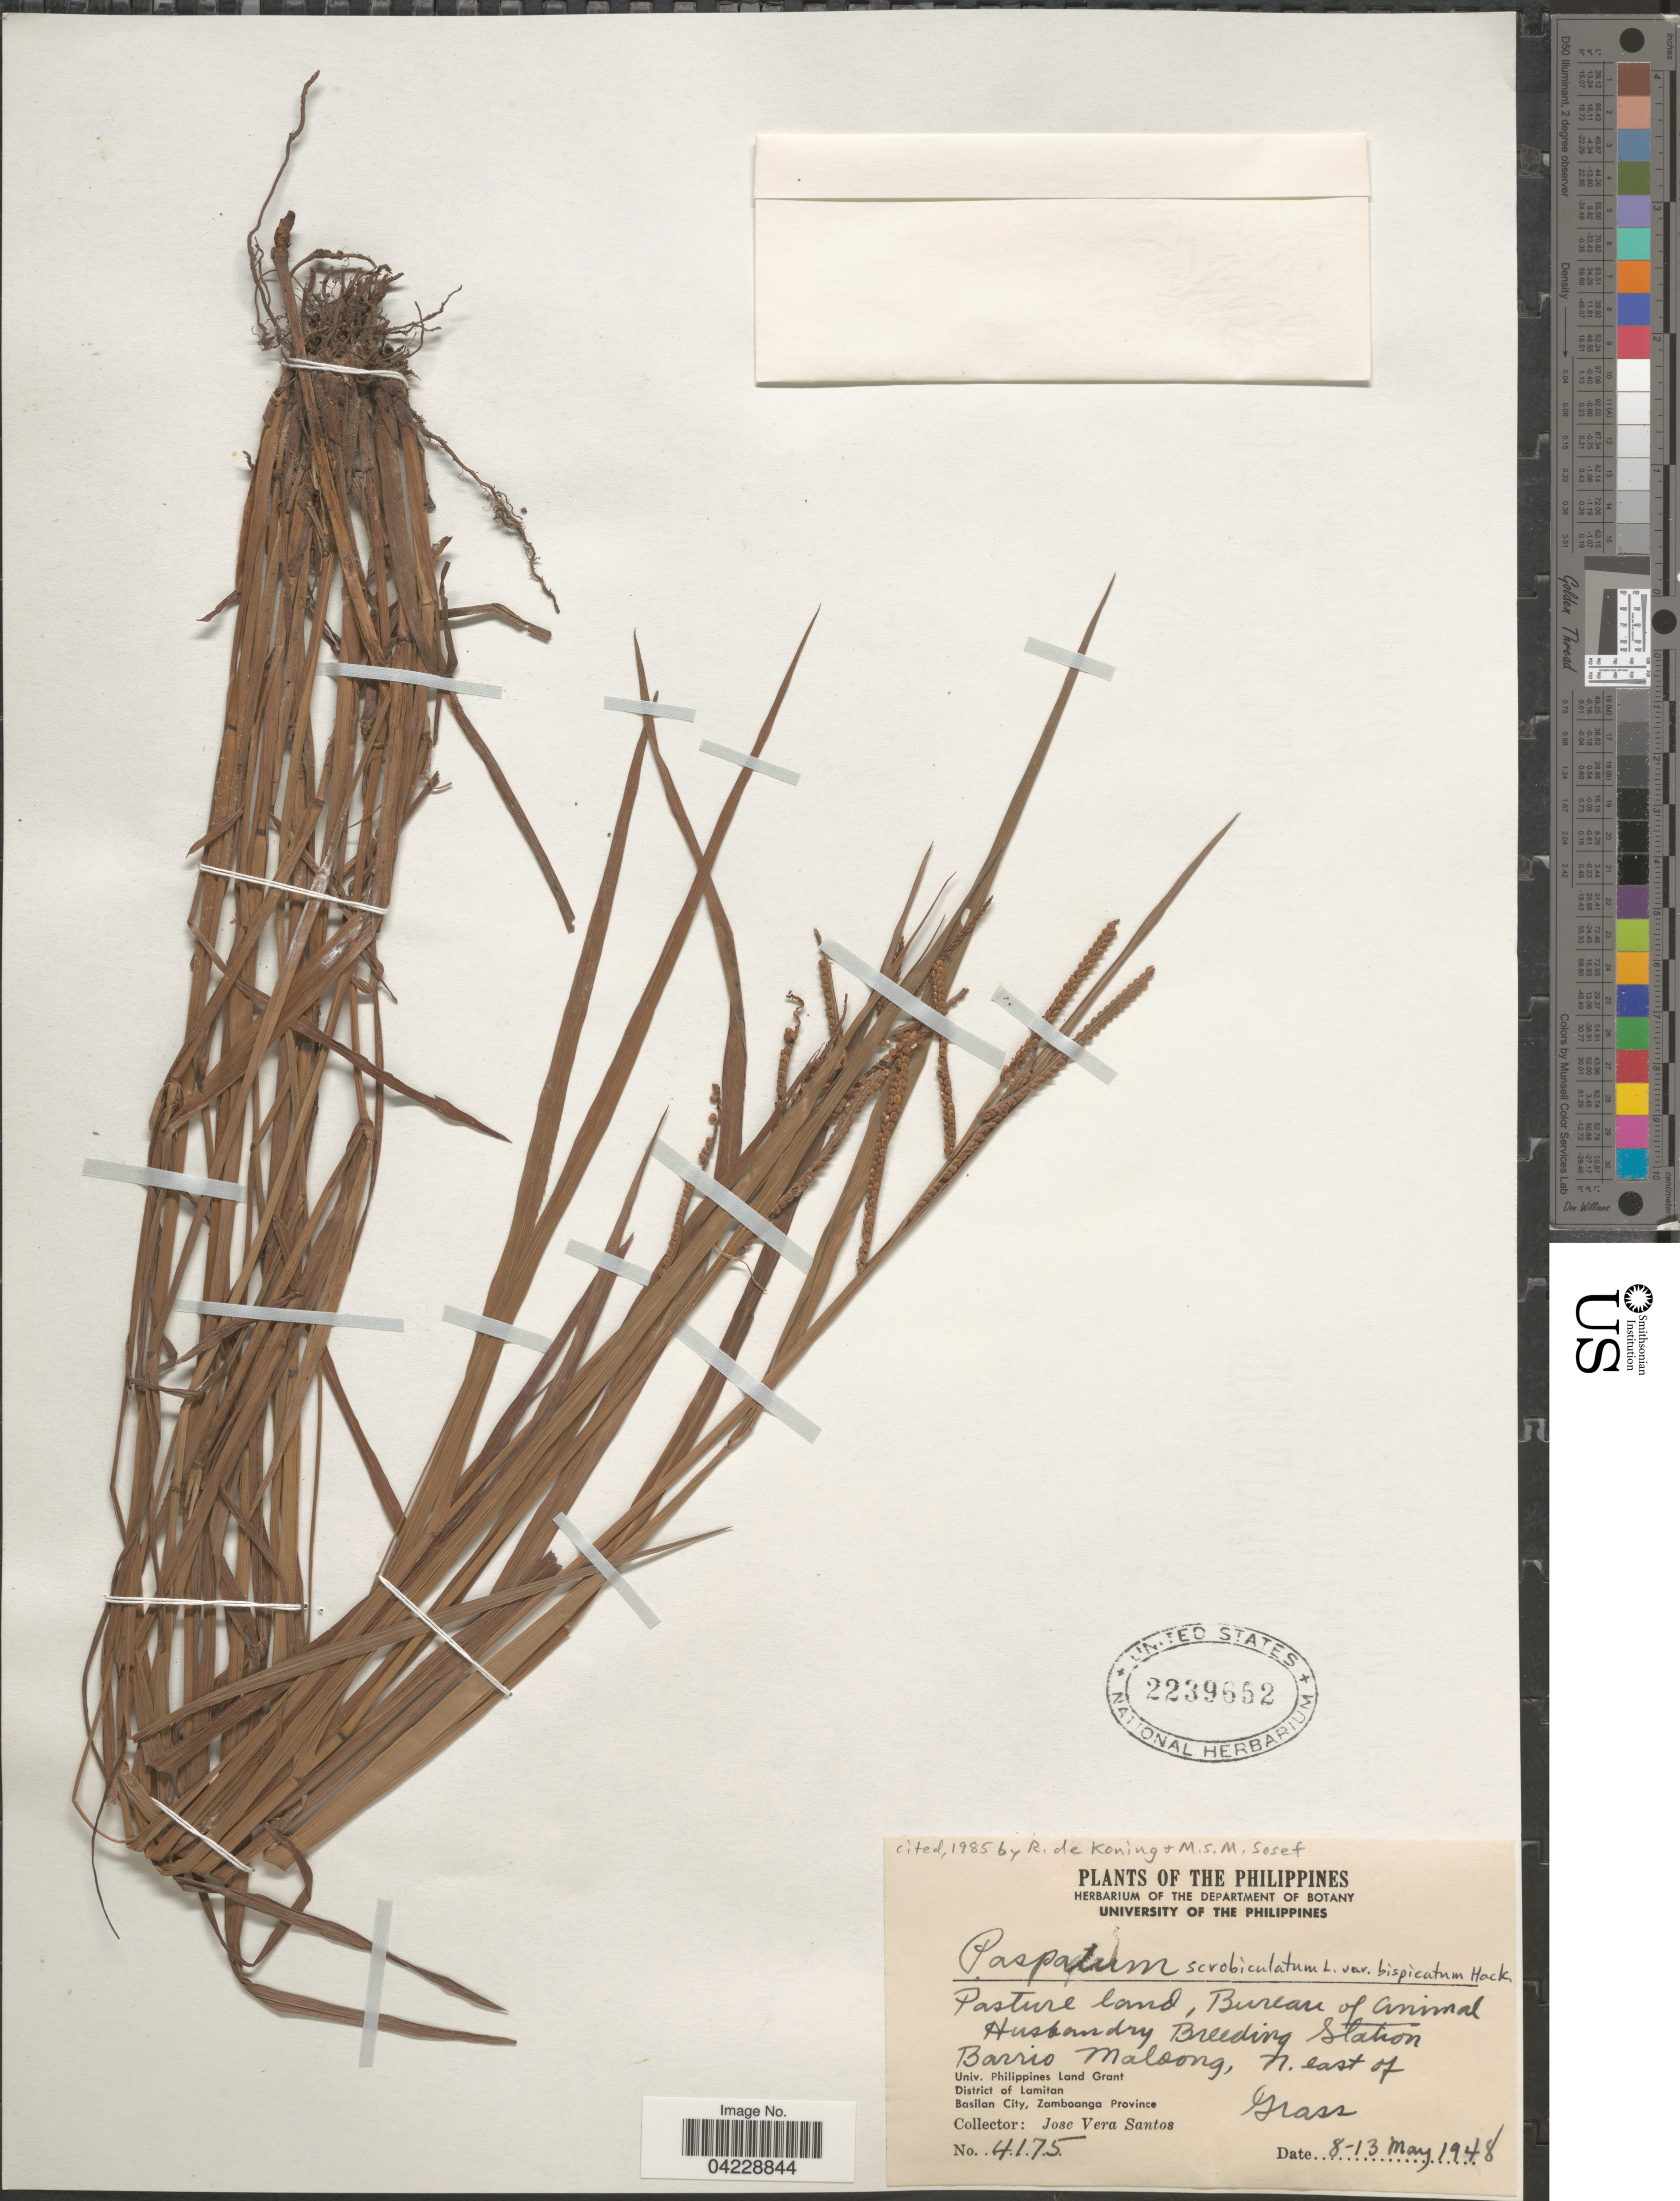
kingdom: Plantae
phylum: Tracheophyta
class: Liliopsida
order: Poales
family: Poaceae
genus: Paspalum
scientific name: Paspalum scrobiculatum var. bispicatum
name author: Hack. ex Merr.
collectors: J. Vera Santos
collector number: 4175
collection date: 1948-05-08/1948-05-13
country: Philippines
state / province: Muslim Mindanao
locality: Bureau of Animal Husbandry Breeding Station. Barrio Malsong, N. east of Univ. Philippines Land Grant. District of Lamitan. Basilan City, Zamboanga Province.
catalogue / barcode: US 2239652